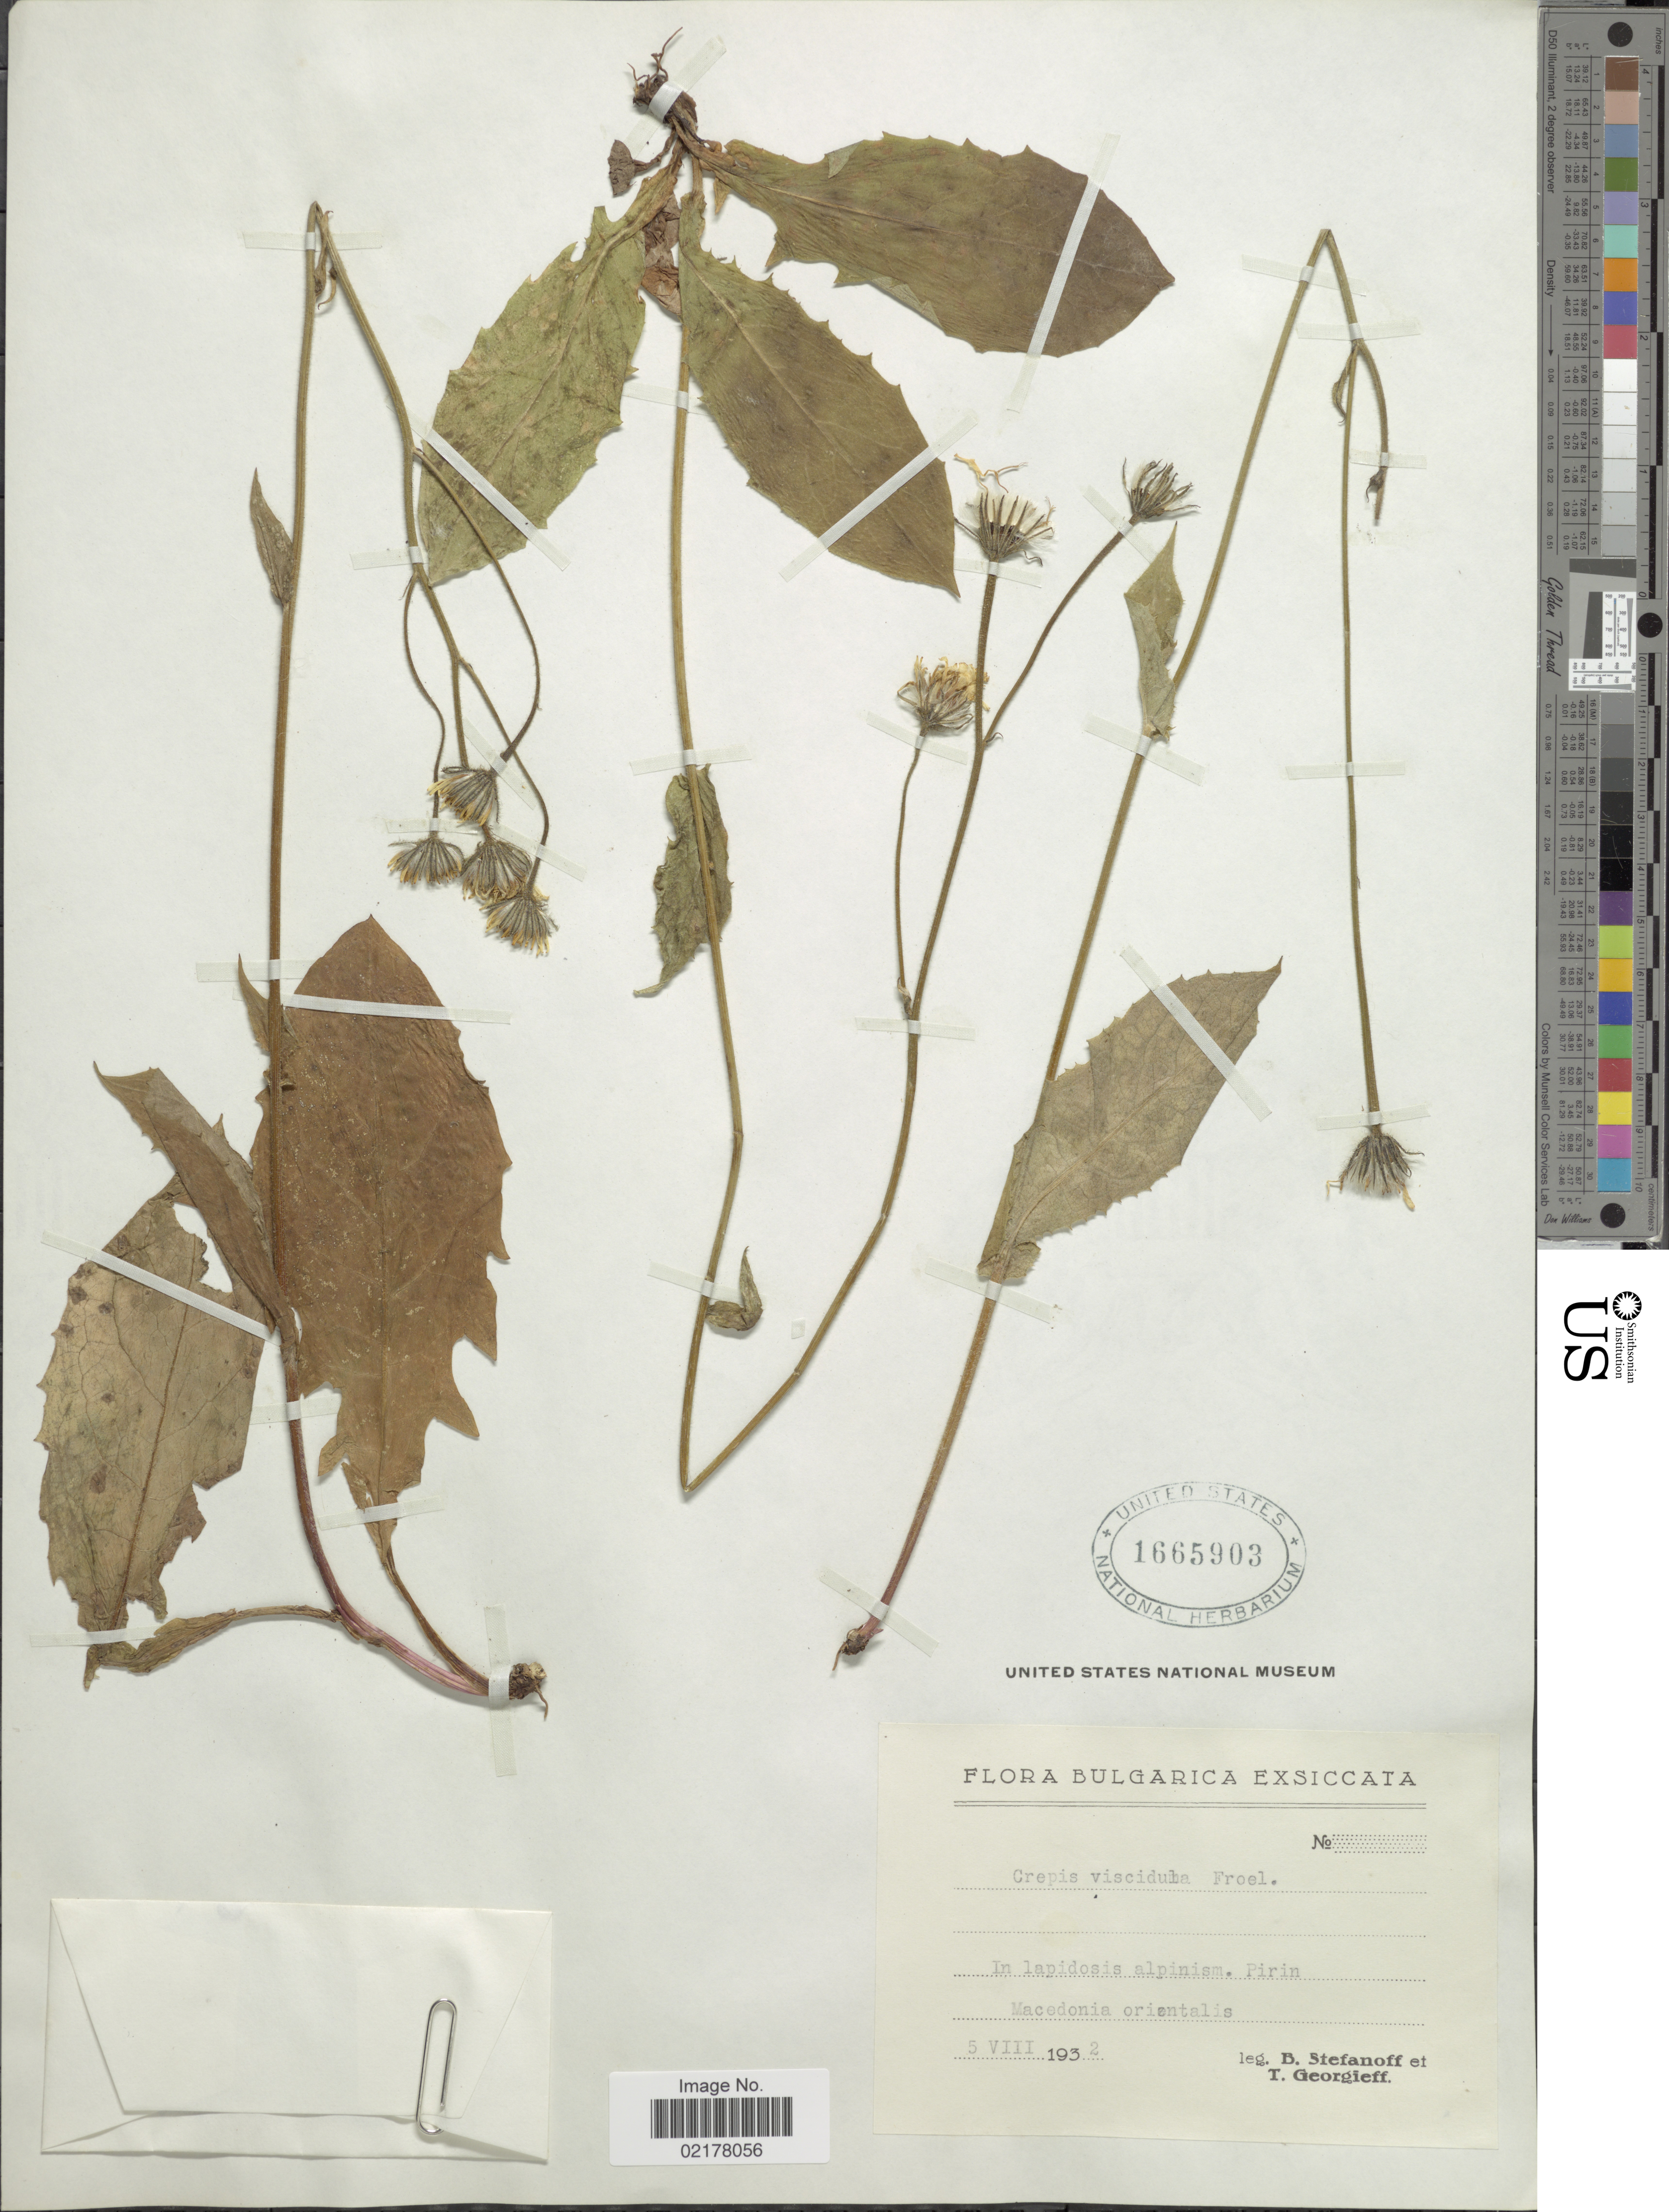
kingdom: Plantae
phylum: Tracheophyta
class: Magnoliopsida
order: Asterales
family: Asteraceae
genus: Crepis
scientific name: Crepis viscidula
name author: Froel.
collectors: B. Stefanoff & T. Georgieff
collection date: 1932-08-05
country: Bulgaria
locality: Pirin Macedonia orientalis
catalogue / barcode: US 1665903